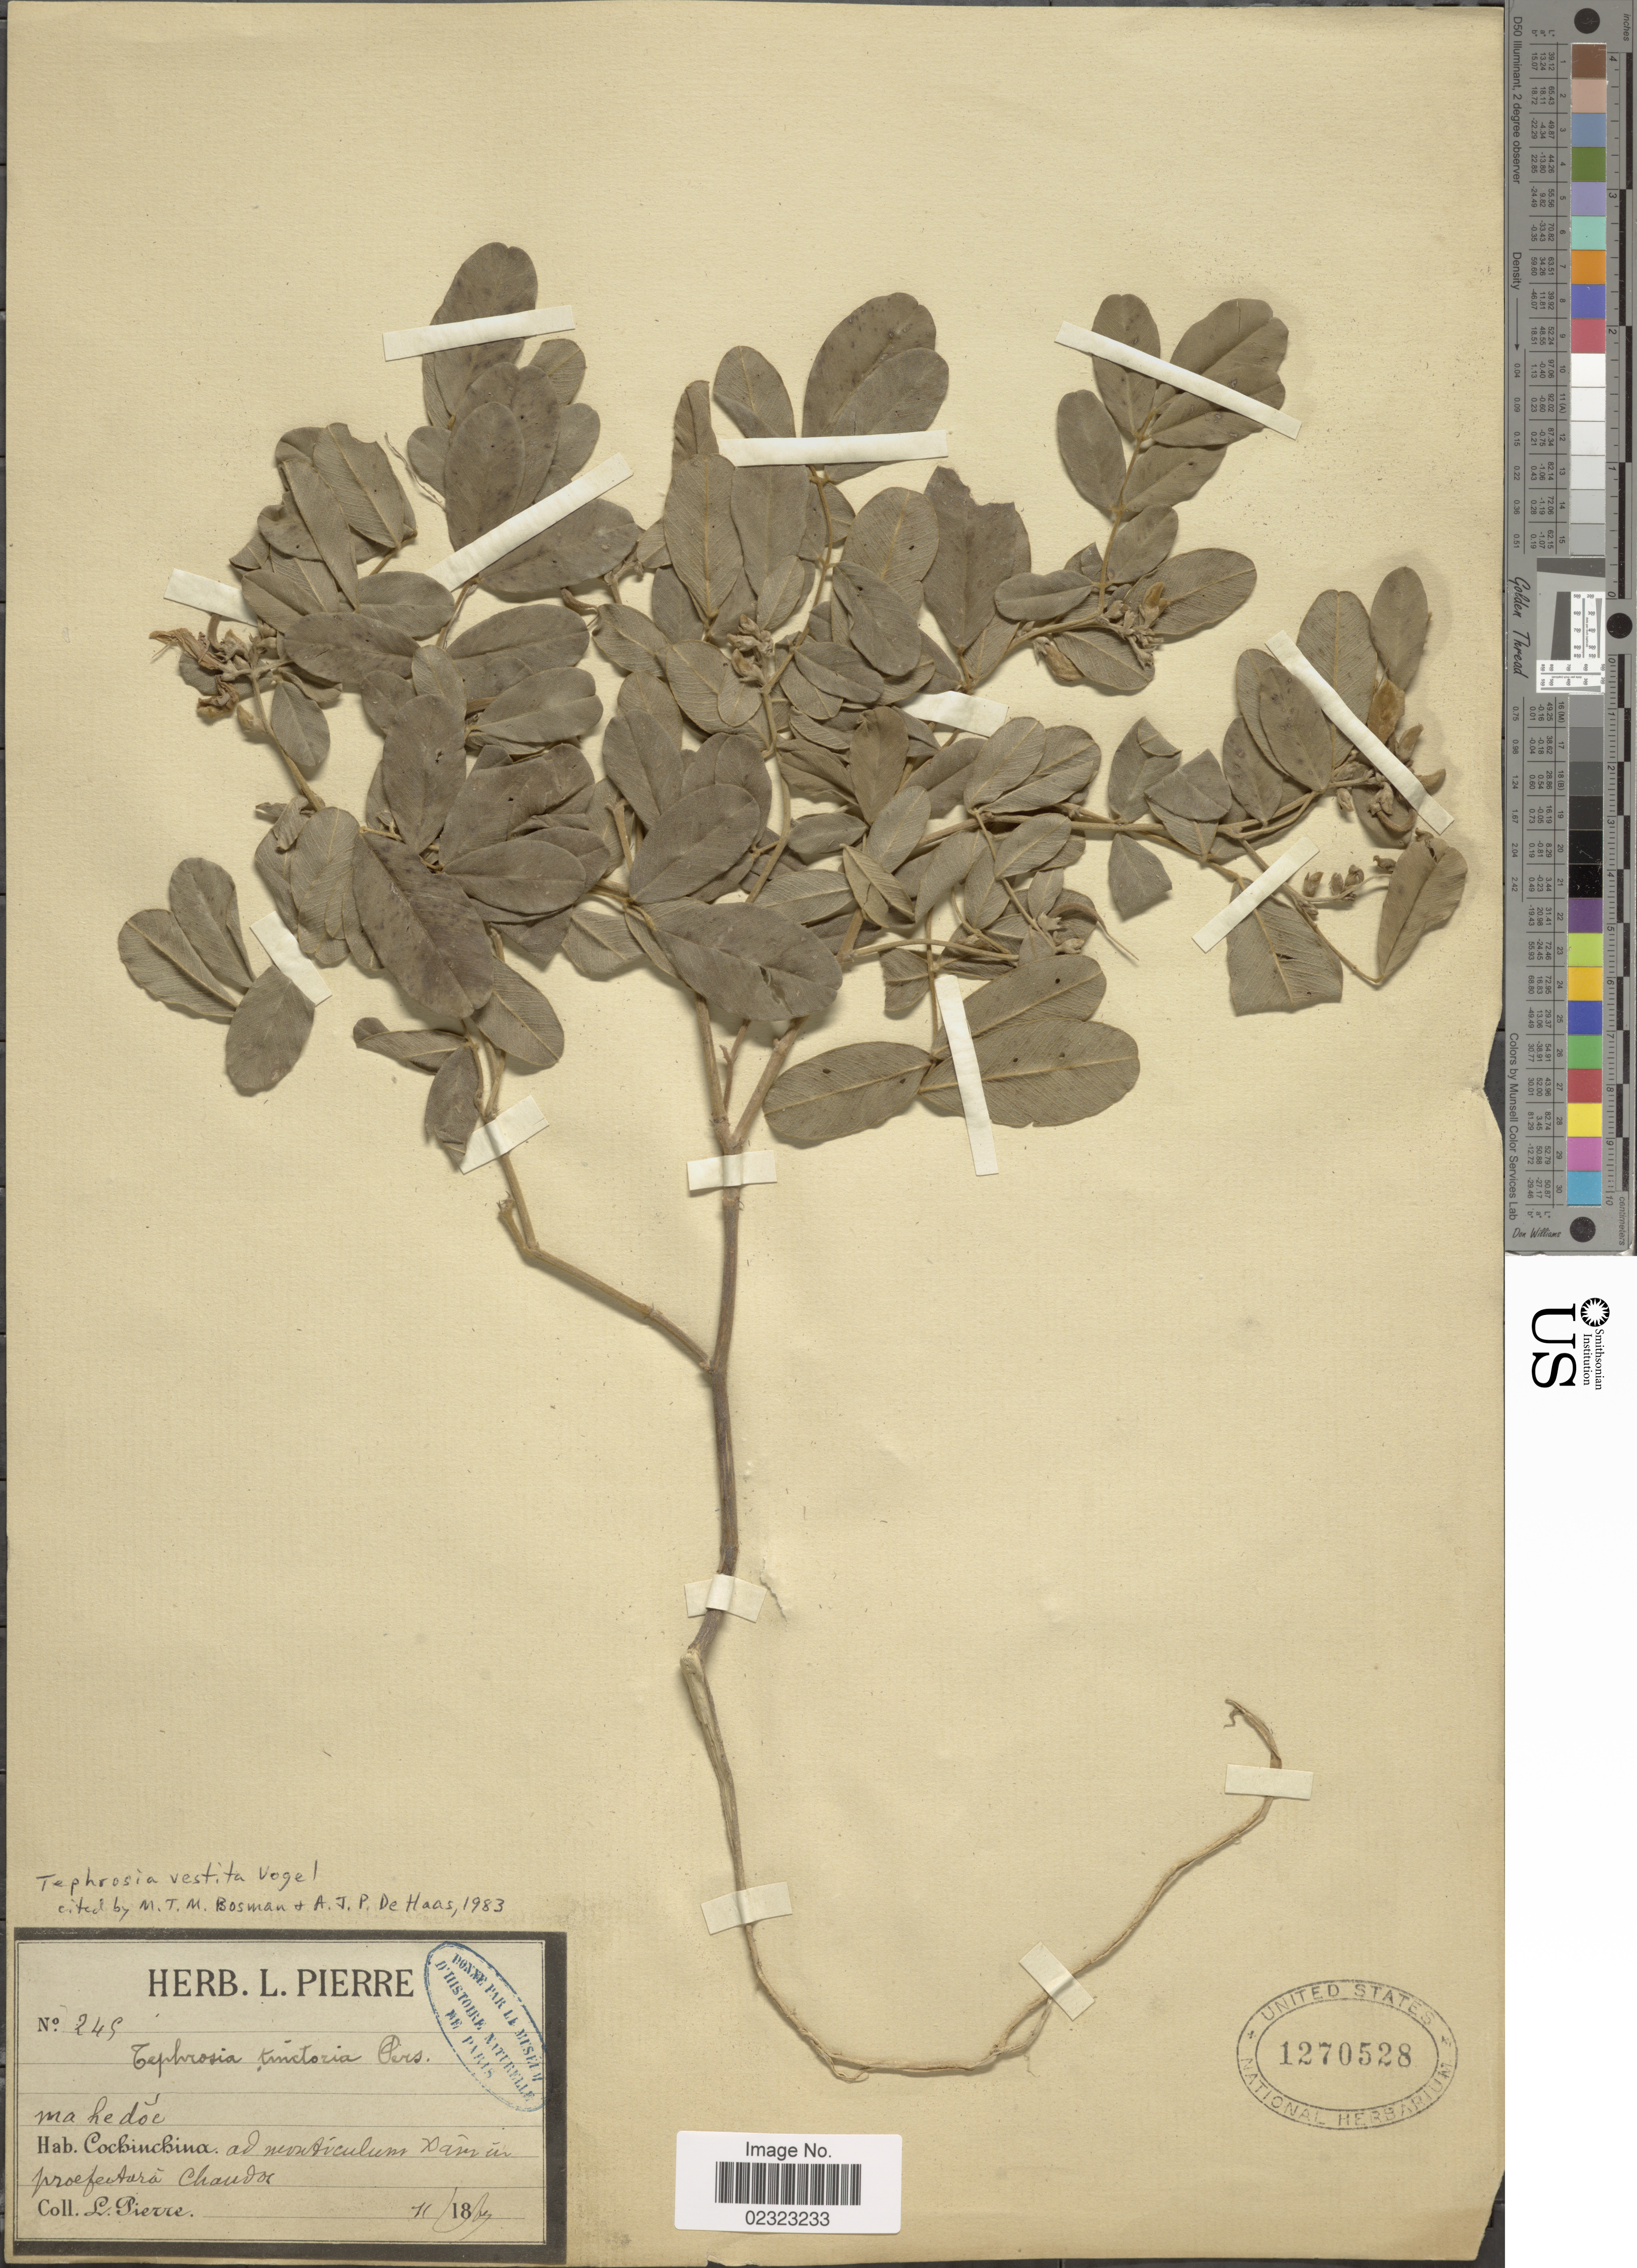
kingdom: Plantae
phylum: Tracheophyta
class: Magnoliopsida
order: Fabales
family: Fabaceae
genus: Tephrosia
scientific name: Tephrosia vestita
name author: Vogel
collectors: L. Pierre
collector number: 249*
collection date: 1864-11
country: Vietnam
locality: Mahedoe [interpreted] Cochinchina, ad monticulum Xam in praefectura Chaudoc.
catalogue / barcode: US 1270528